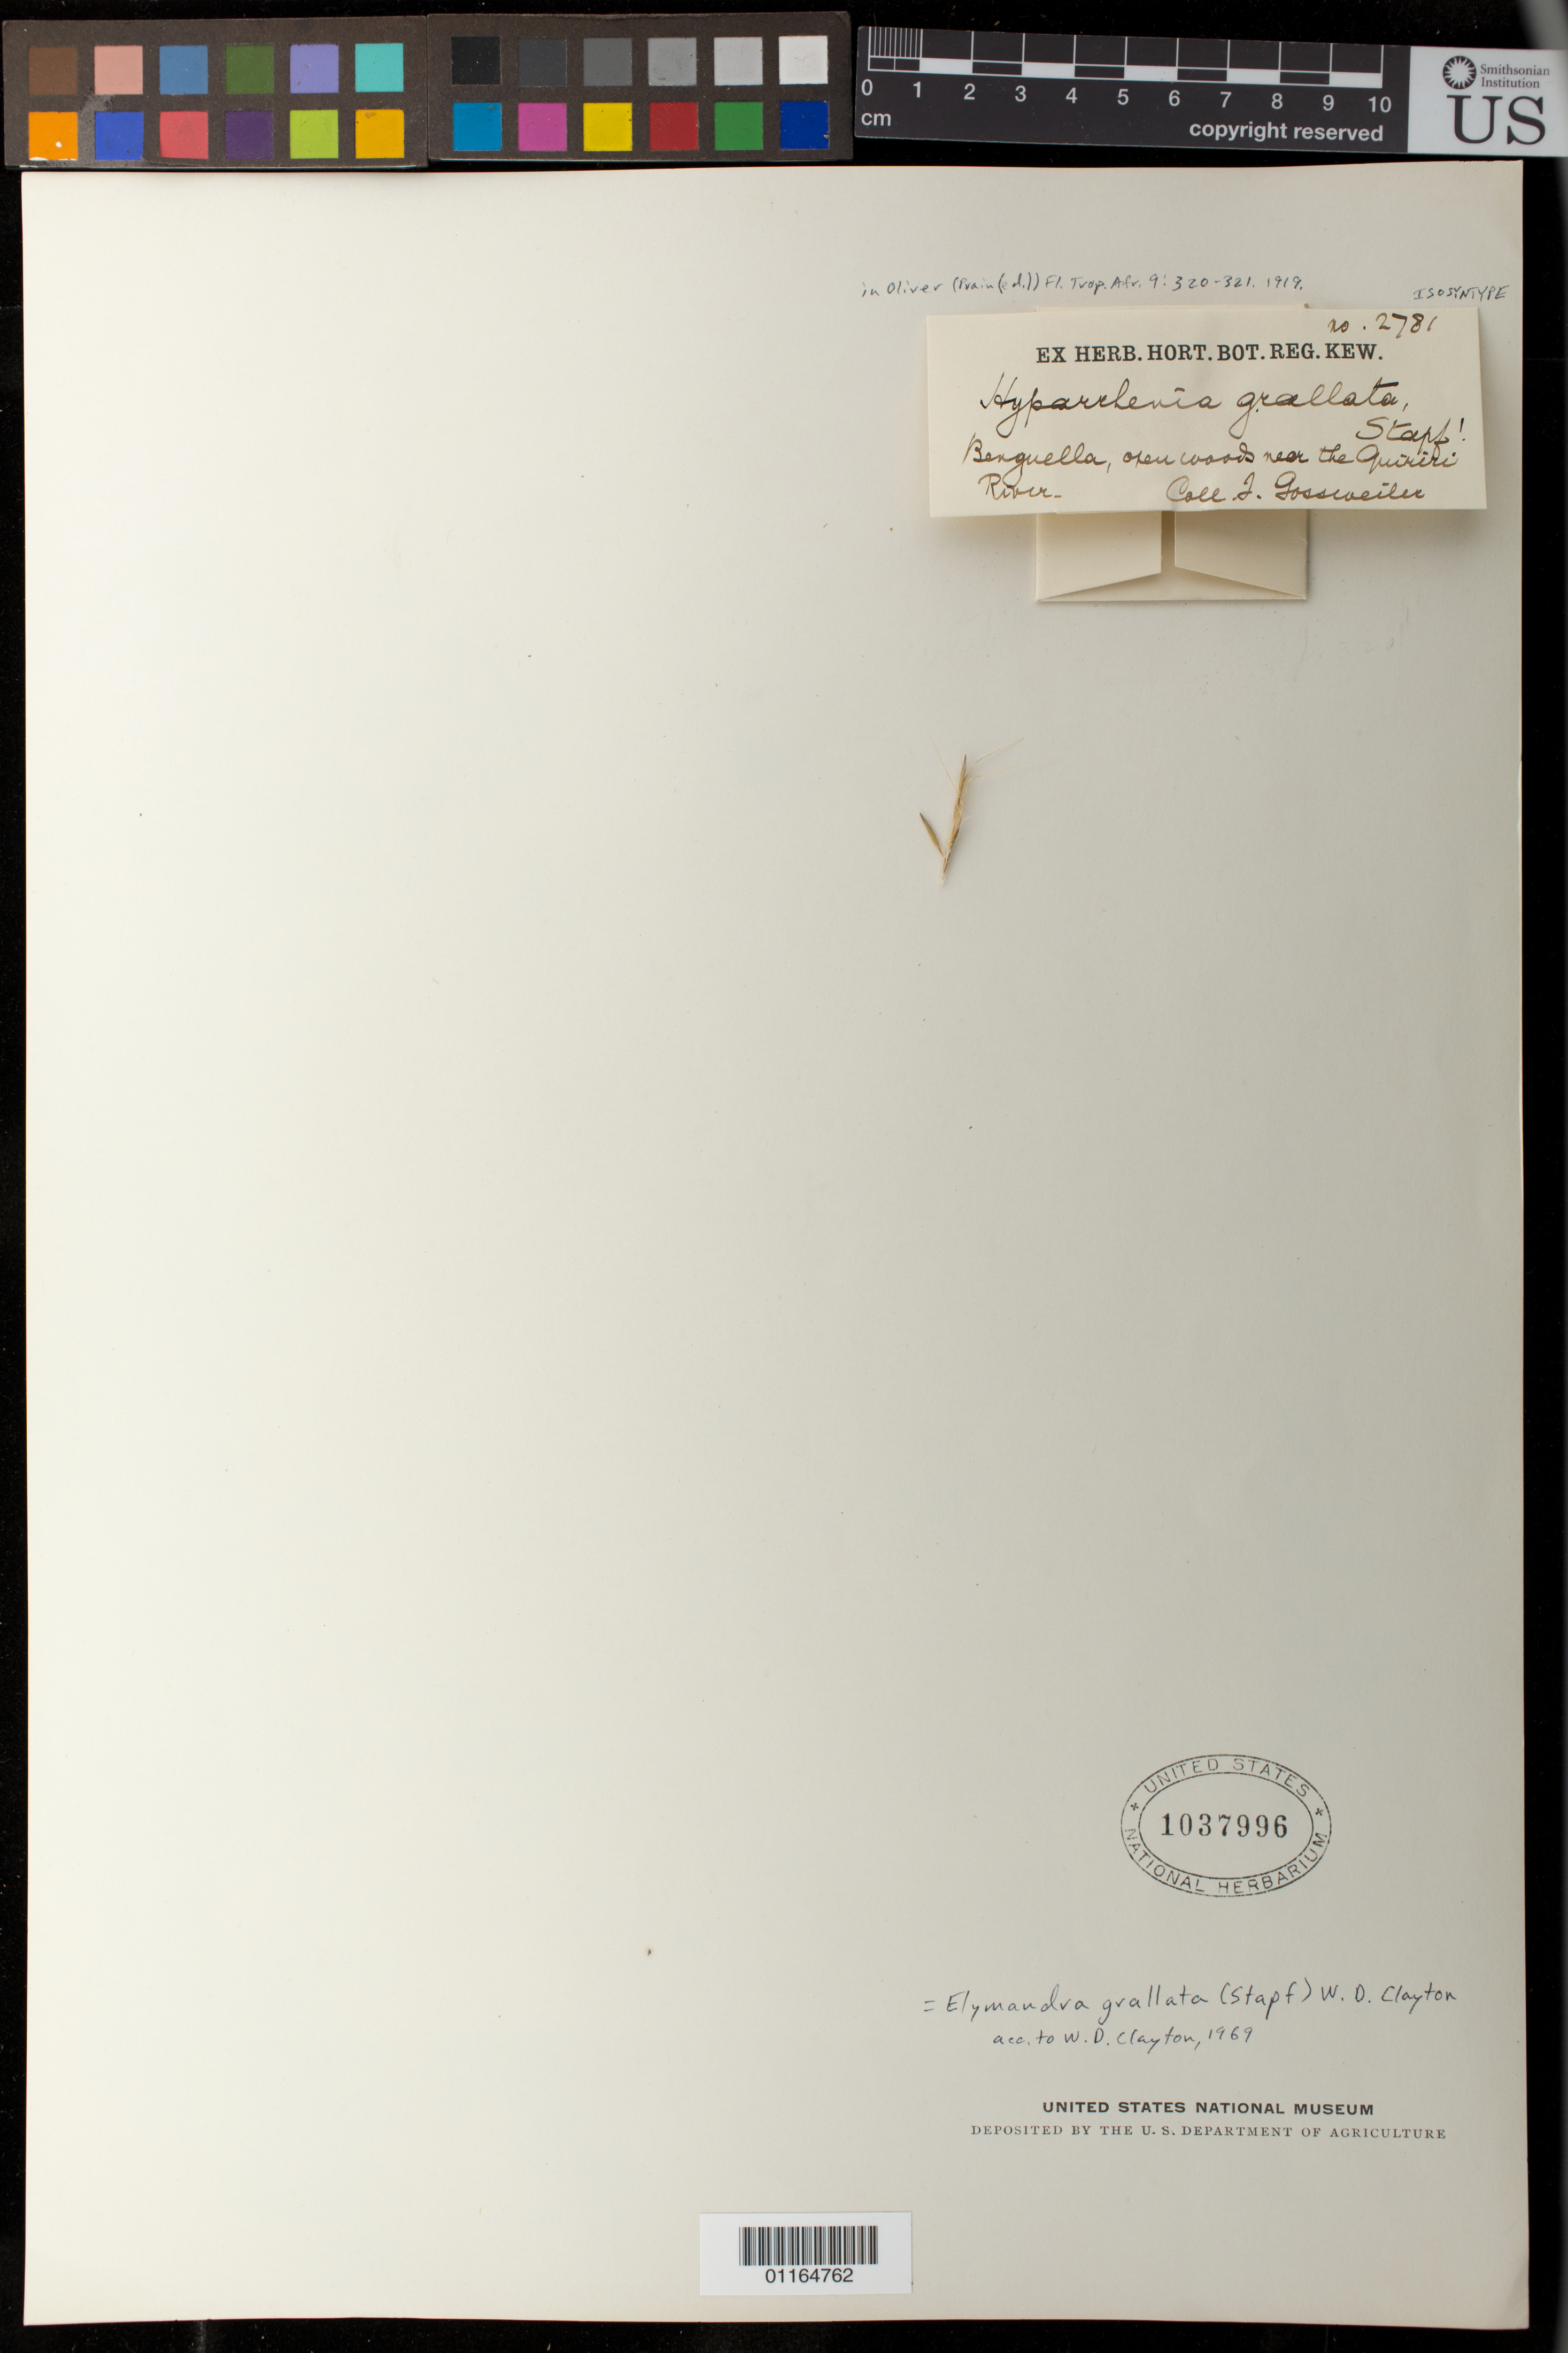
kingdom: Plantae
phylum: Tracheophyta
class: Liliopsida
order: Poales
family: Poaceae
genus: Hyparrhenia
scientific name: Hyparrhenia grallata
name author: Stapf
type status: Isosyntype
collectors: J. Gossweiler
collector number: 2781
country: Angola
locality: Quiriri River, Benguella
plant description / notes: Fragmentary material of type specimen ex herb. Kew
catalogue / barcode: US 1037996